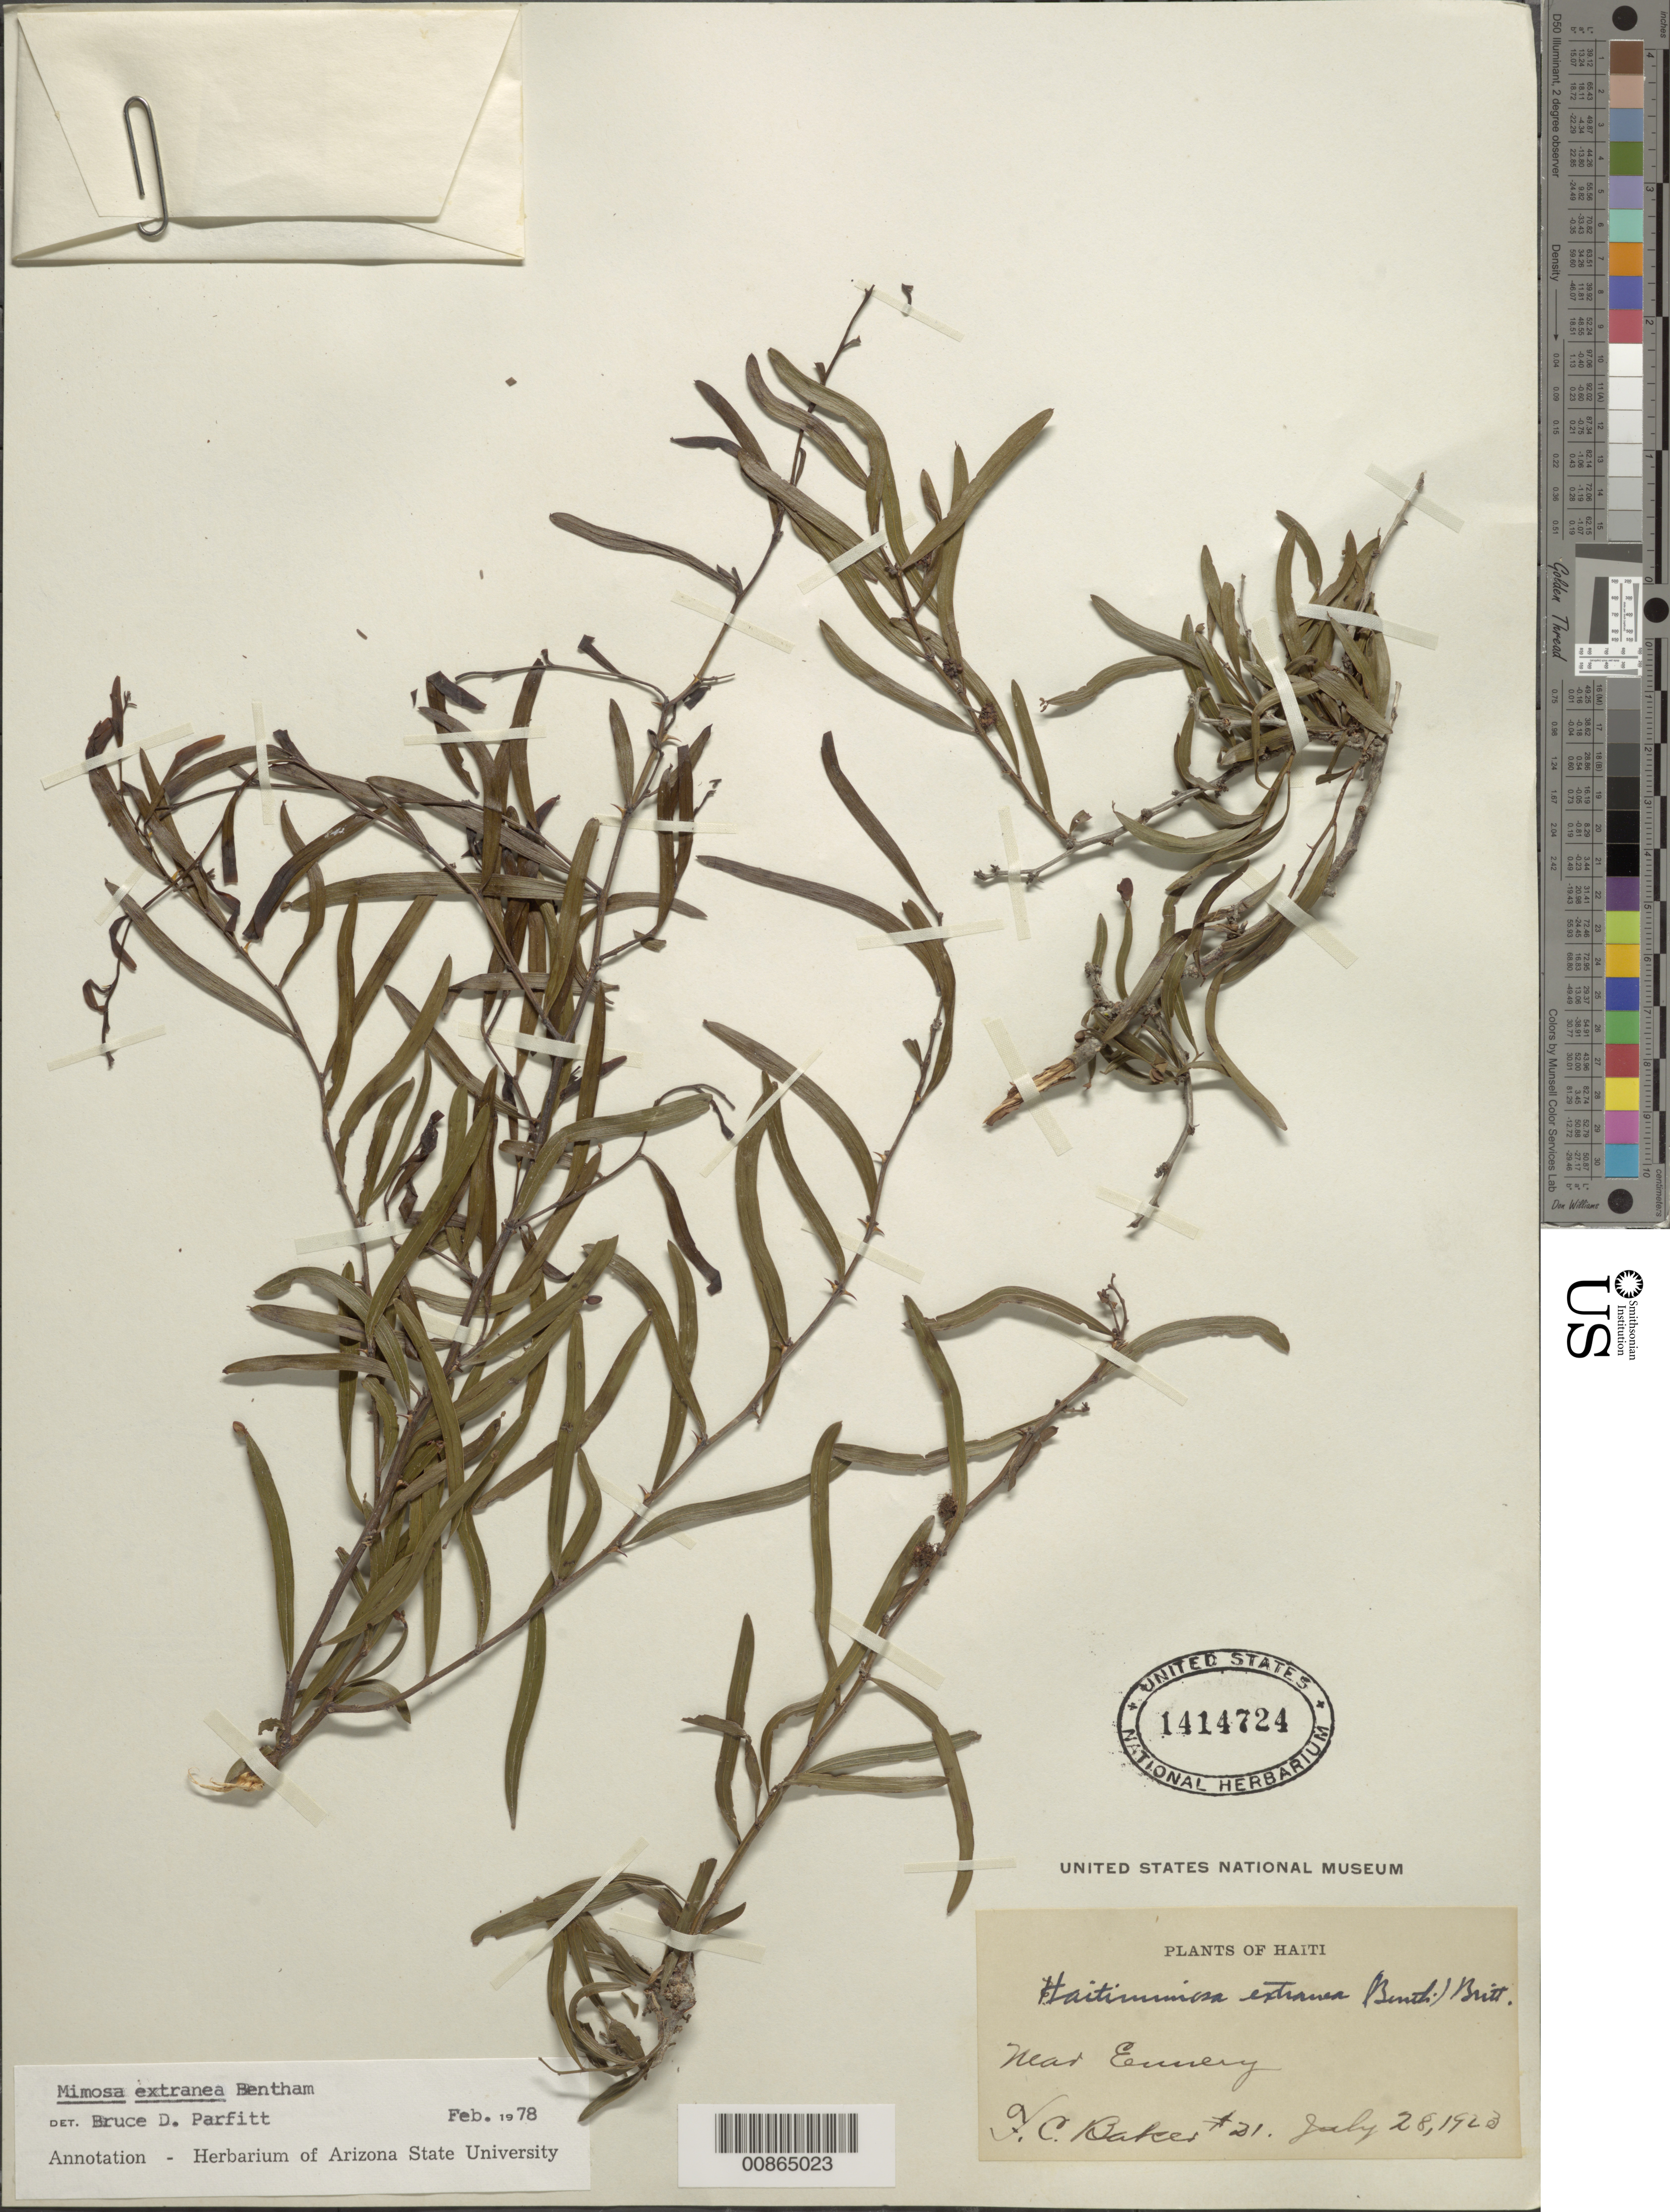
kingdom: Plantae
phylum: Tracheophyta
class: Magnoliopsida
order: Fabales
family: Fabaceae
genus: Mimosa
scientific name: Mimosa extranea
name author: Benth.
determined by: Parfitt, B. D., (ASU), Arizona State University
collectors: F. C. Baker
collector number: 21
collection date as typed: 28 Jul 1923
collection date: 1923-07-28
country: Haiti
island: Hispaniola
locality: Near Ennery.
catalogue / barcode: US 1414724